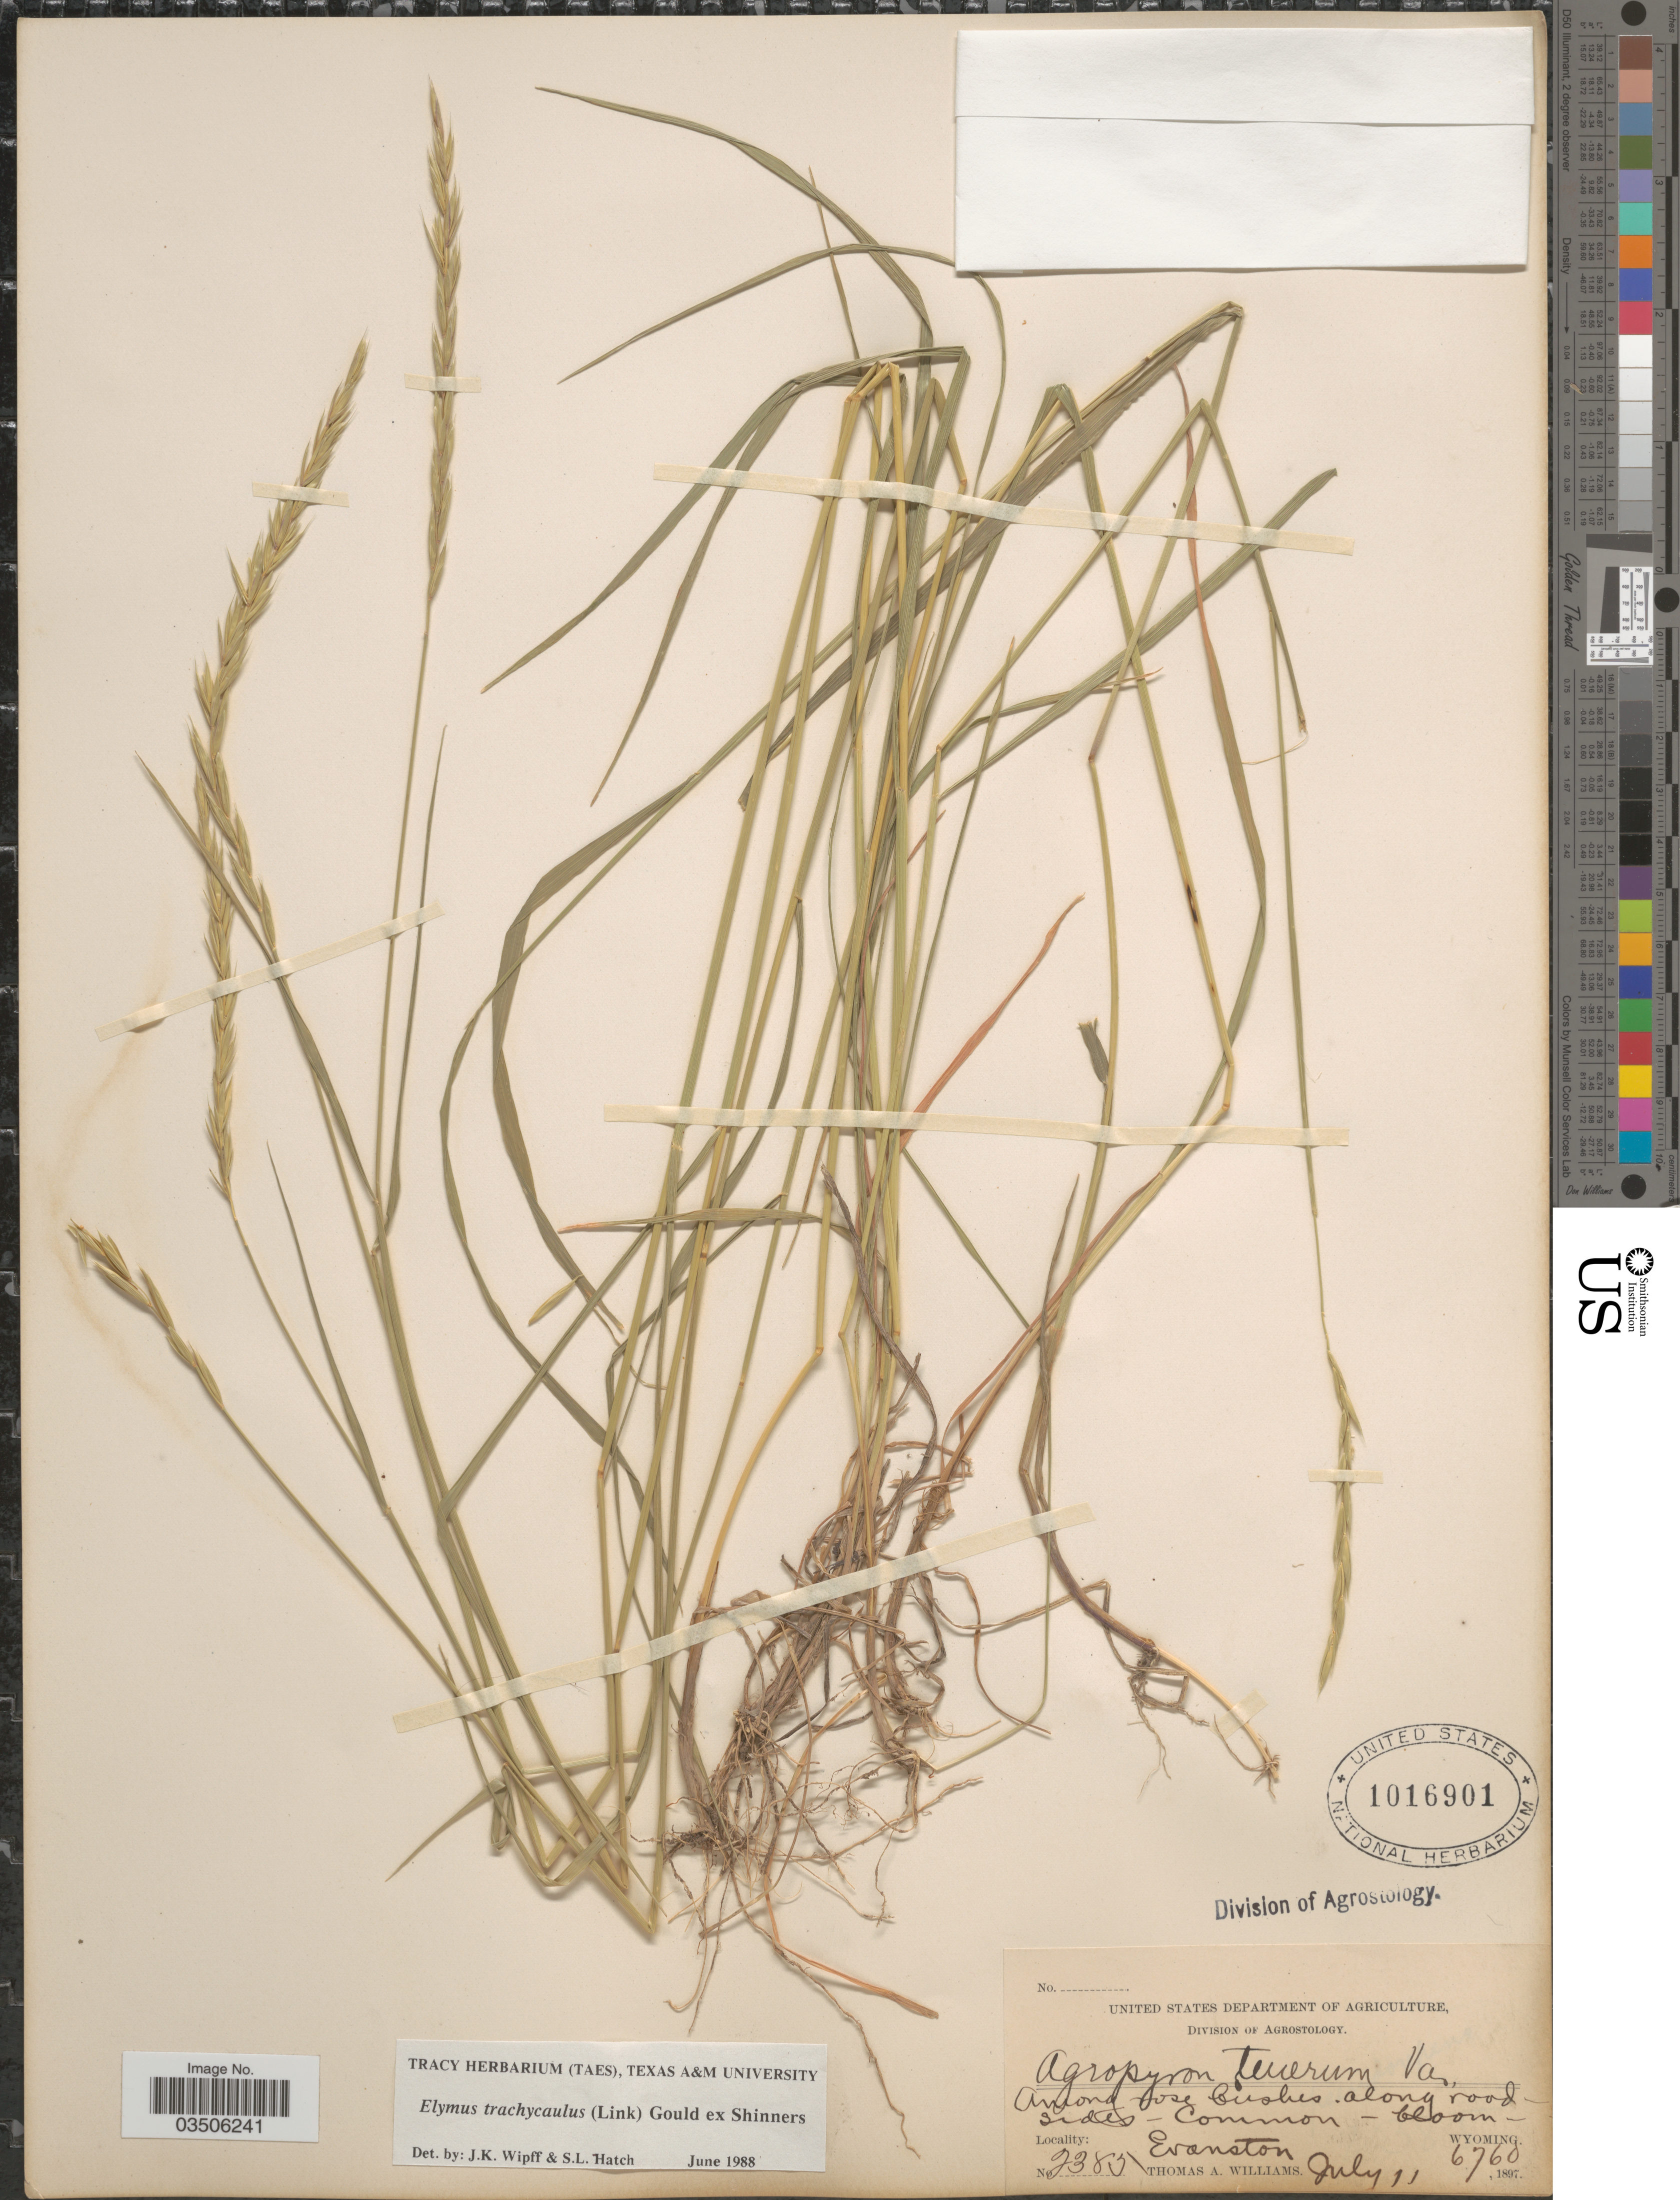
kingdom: Plantae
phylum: Tracheophyta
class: Liliopsida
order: Poales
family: Poaceae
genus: Elymus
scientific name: Elymus trachycaulus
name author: (Link) Gould ex Shinners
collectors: T. A. Williams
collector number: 2385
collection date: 1897-07-11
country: United States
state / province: Wyoming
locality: Evanston.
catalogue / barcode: US 1016901